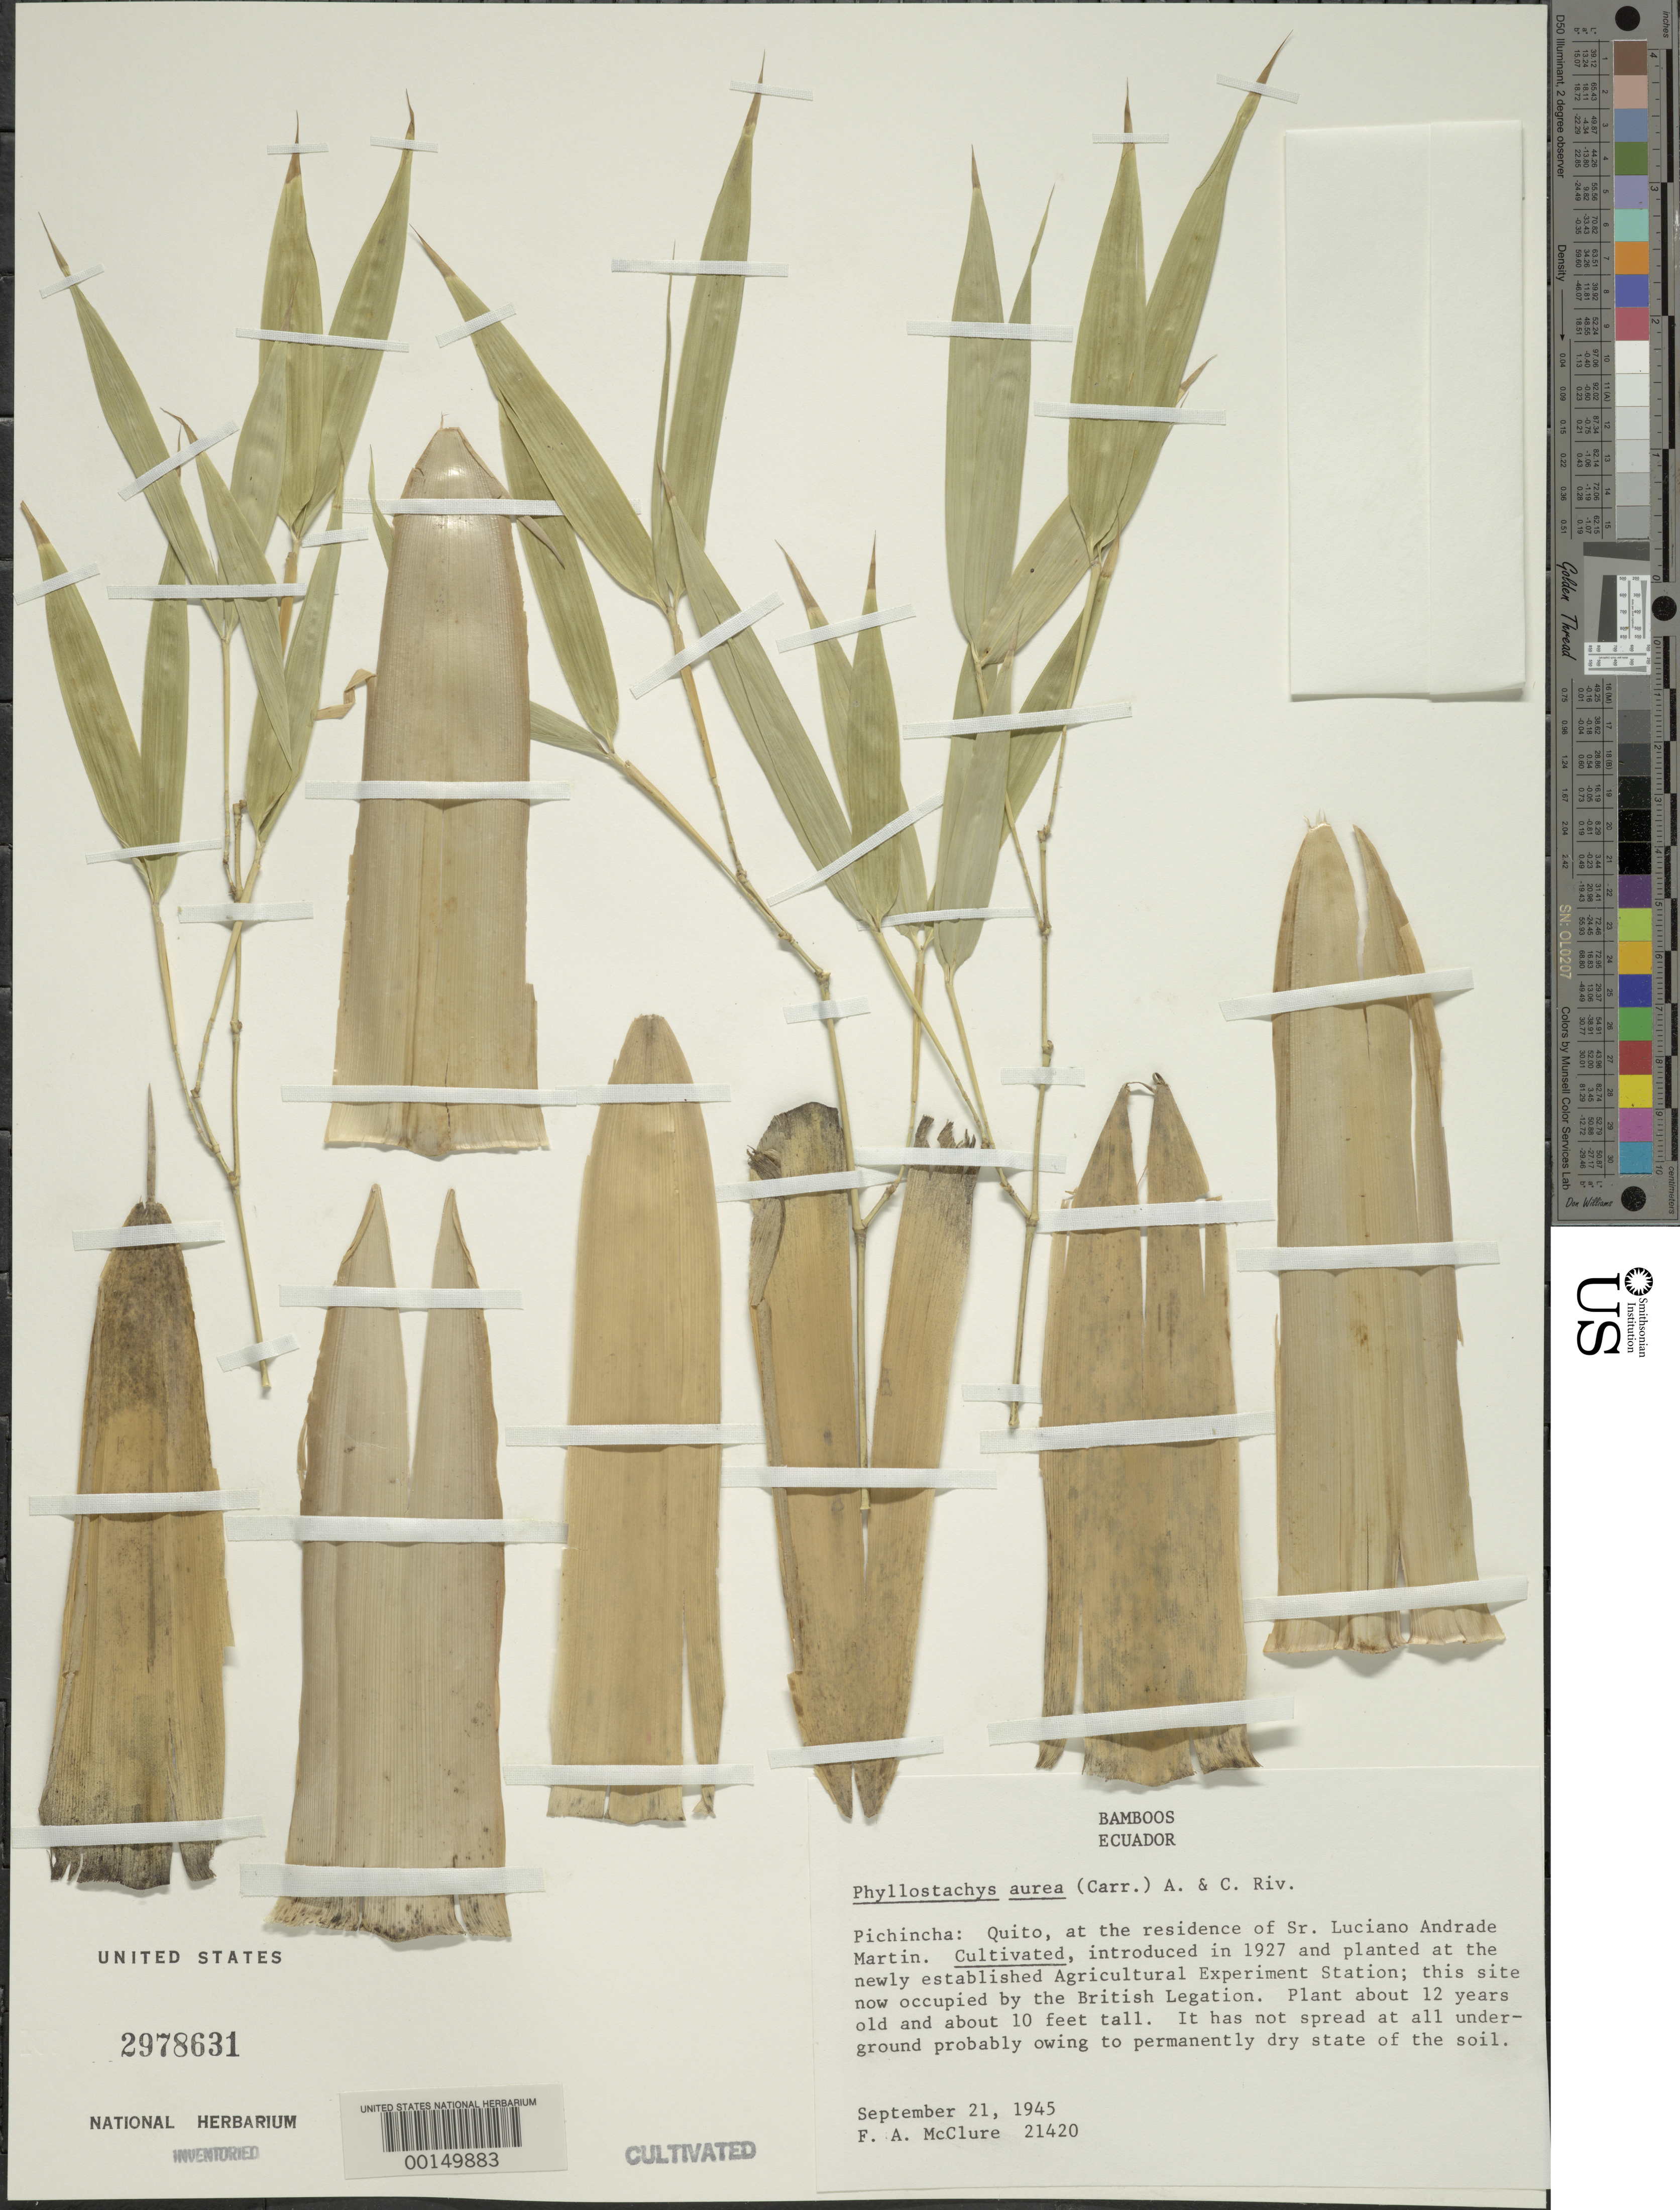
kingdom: Plantae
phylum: Tracheophyta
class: Liliopsida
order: Poales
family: Poaceae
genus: Phyllostachys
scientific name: Phyllostachys aurea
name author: Rivière & C. Rivière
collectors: F. A. McClure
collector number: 21420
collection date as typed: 21 Sep 1945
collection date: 1945-09-21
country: Ecuador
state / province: Pichincha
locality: Quito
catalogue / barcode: US 2978631